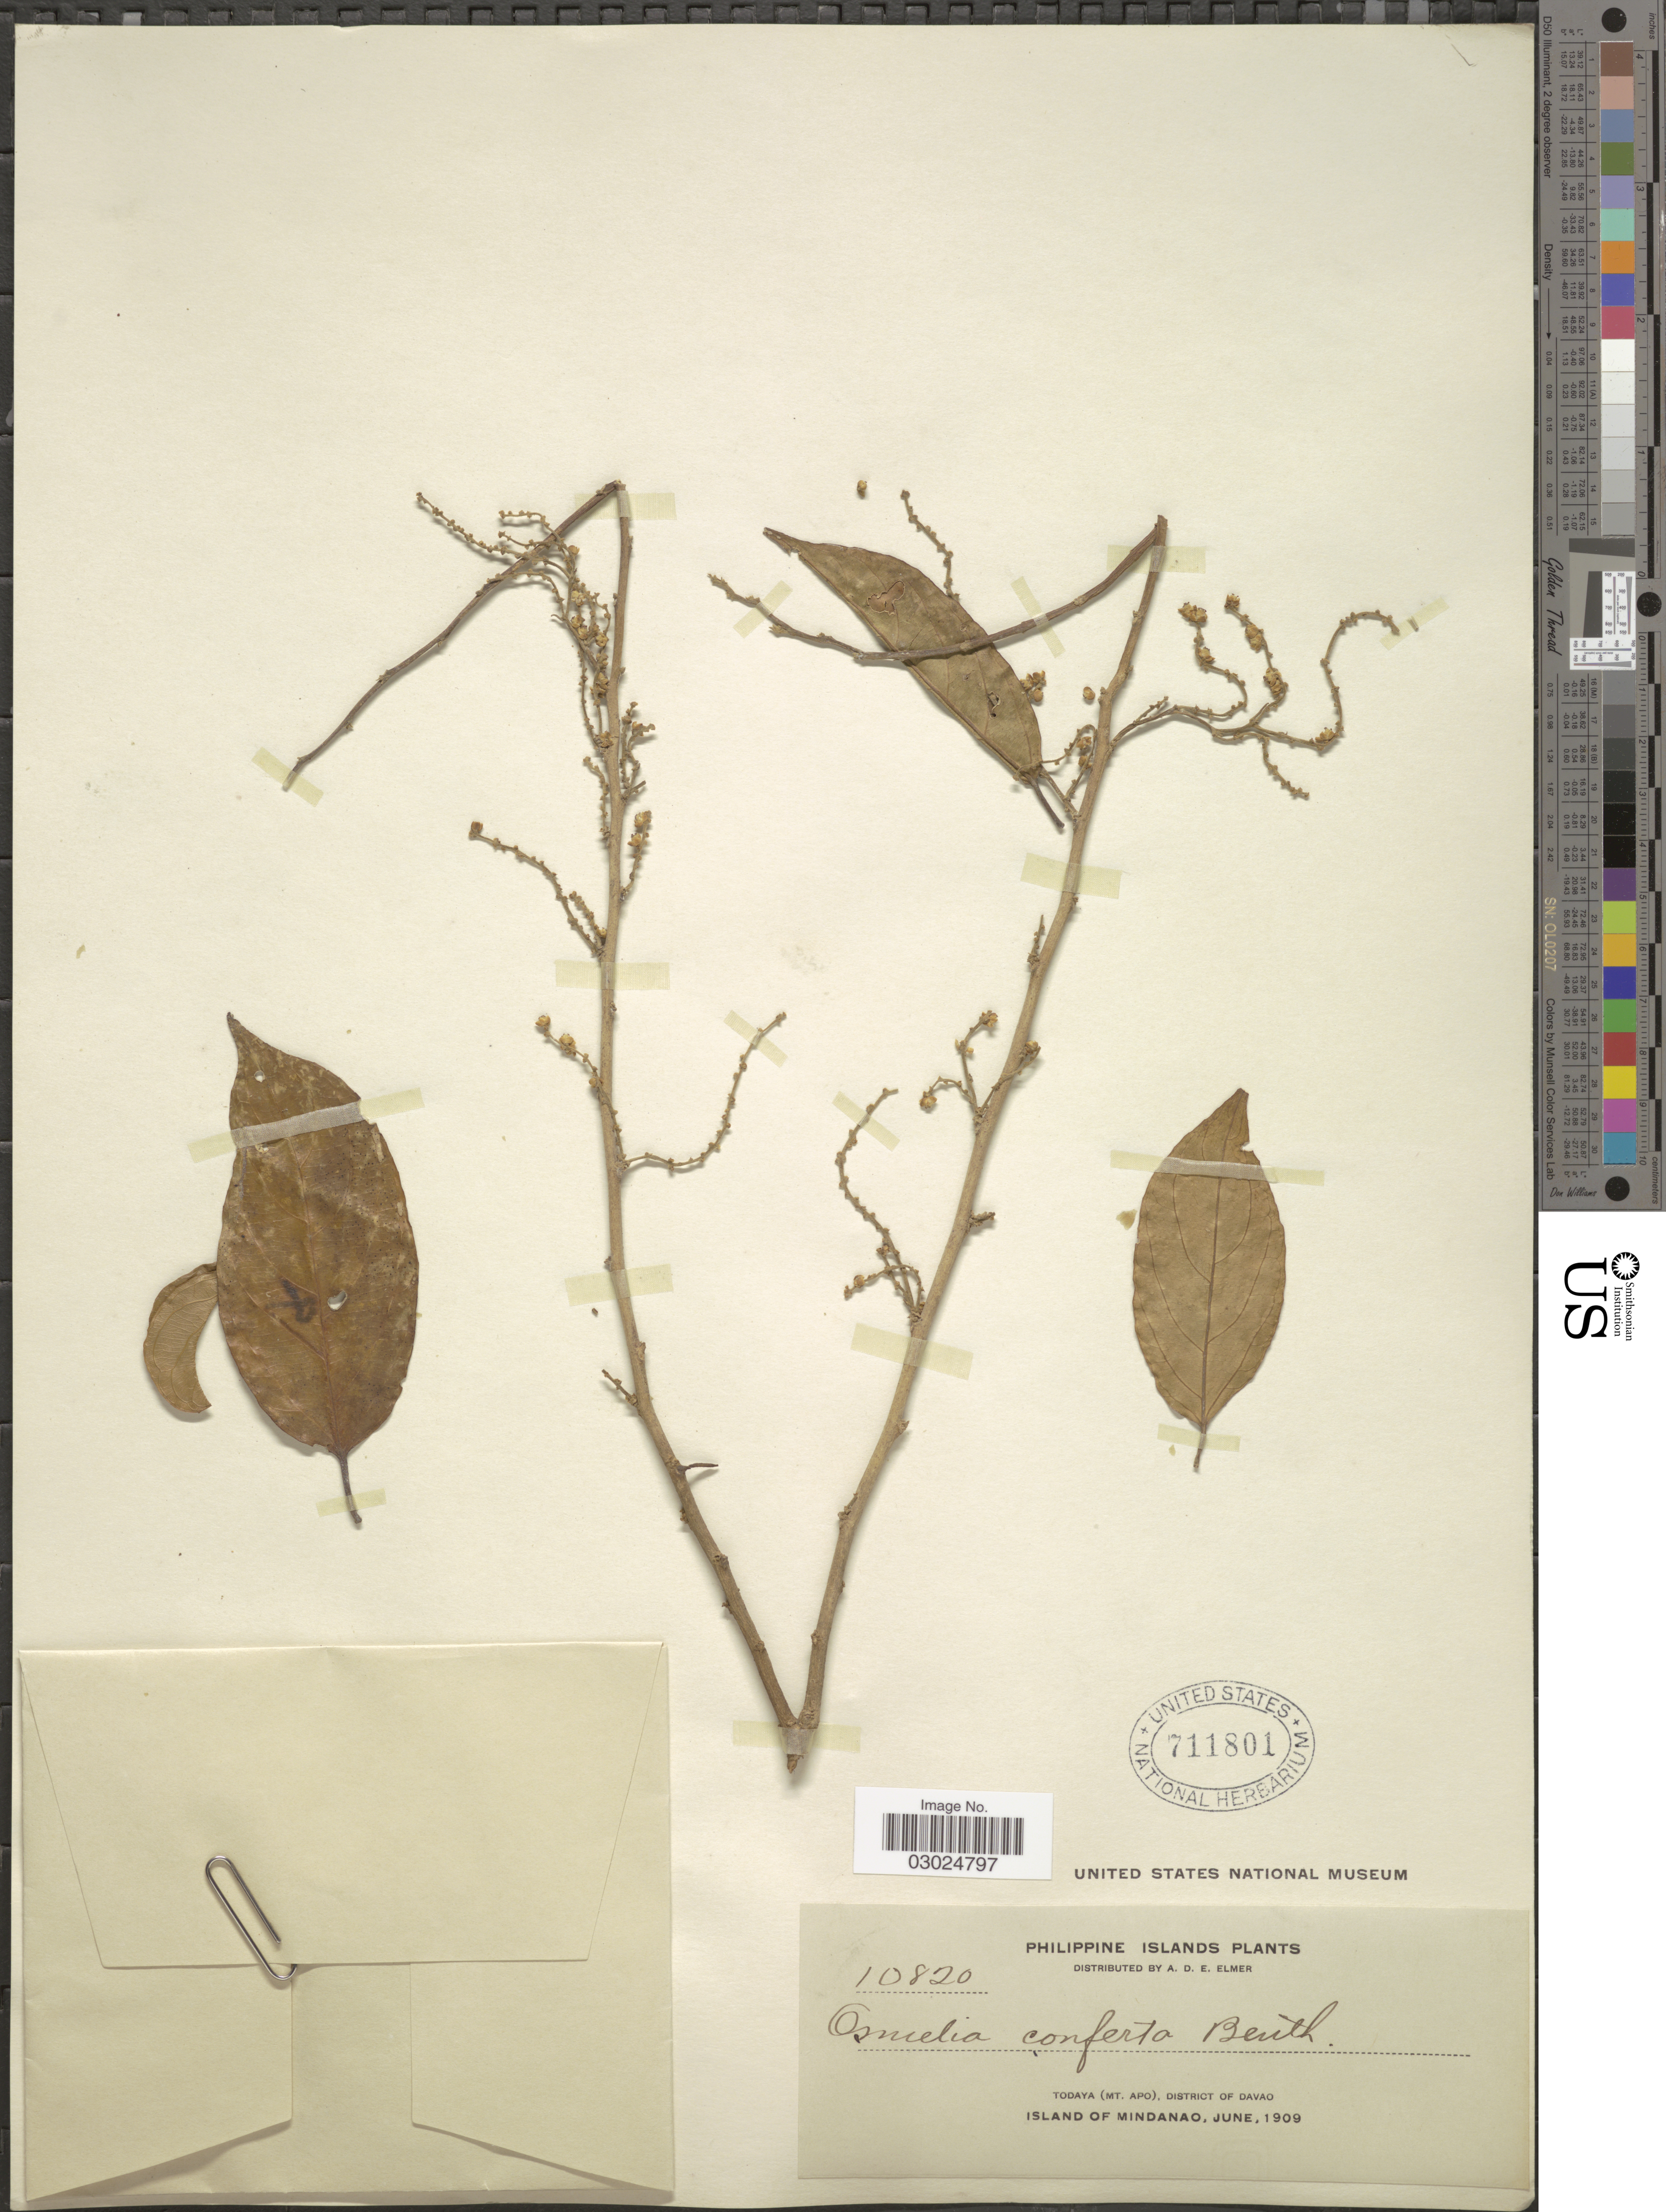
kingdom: Plantae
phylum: Tracheophyta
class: Magnoliopsida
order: Malpighiales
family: Salicaceae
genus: Osmelia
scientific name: Osmelia conferta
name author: Benth.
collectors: A. D. E. Elmer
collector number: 10820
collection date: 1909-06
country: Philippines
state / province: Davao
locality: Todaya (Mt. Apo), District of Davao, Island of Mindanao.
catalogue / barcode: US 711801